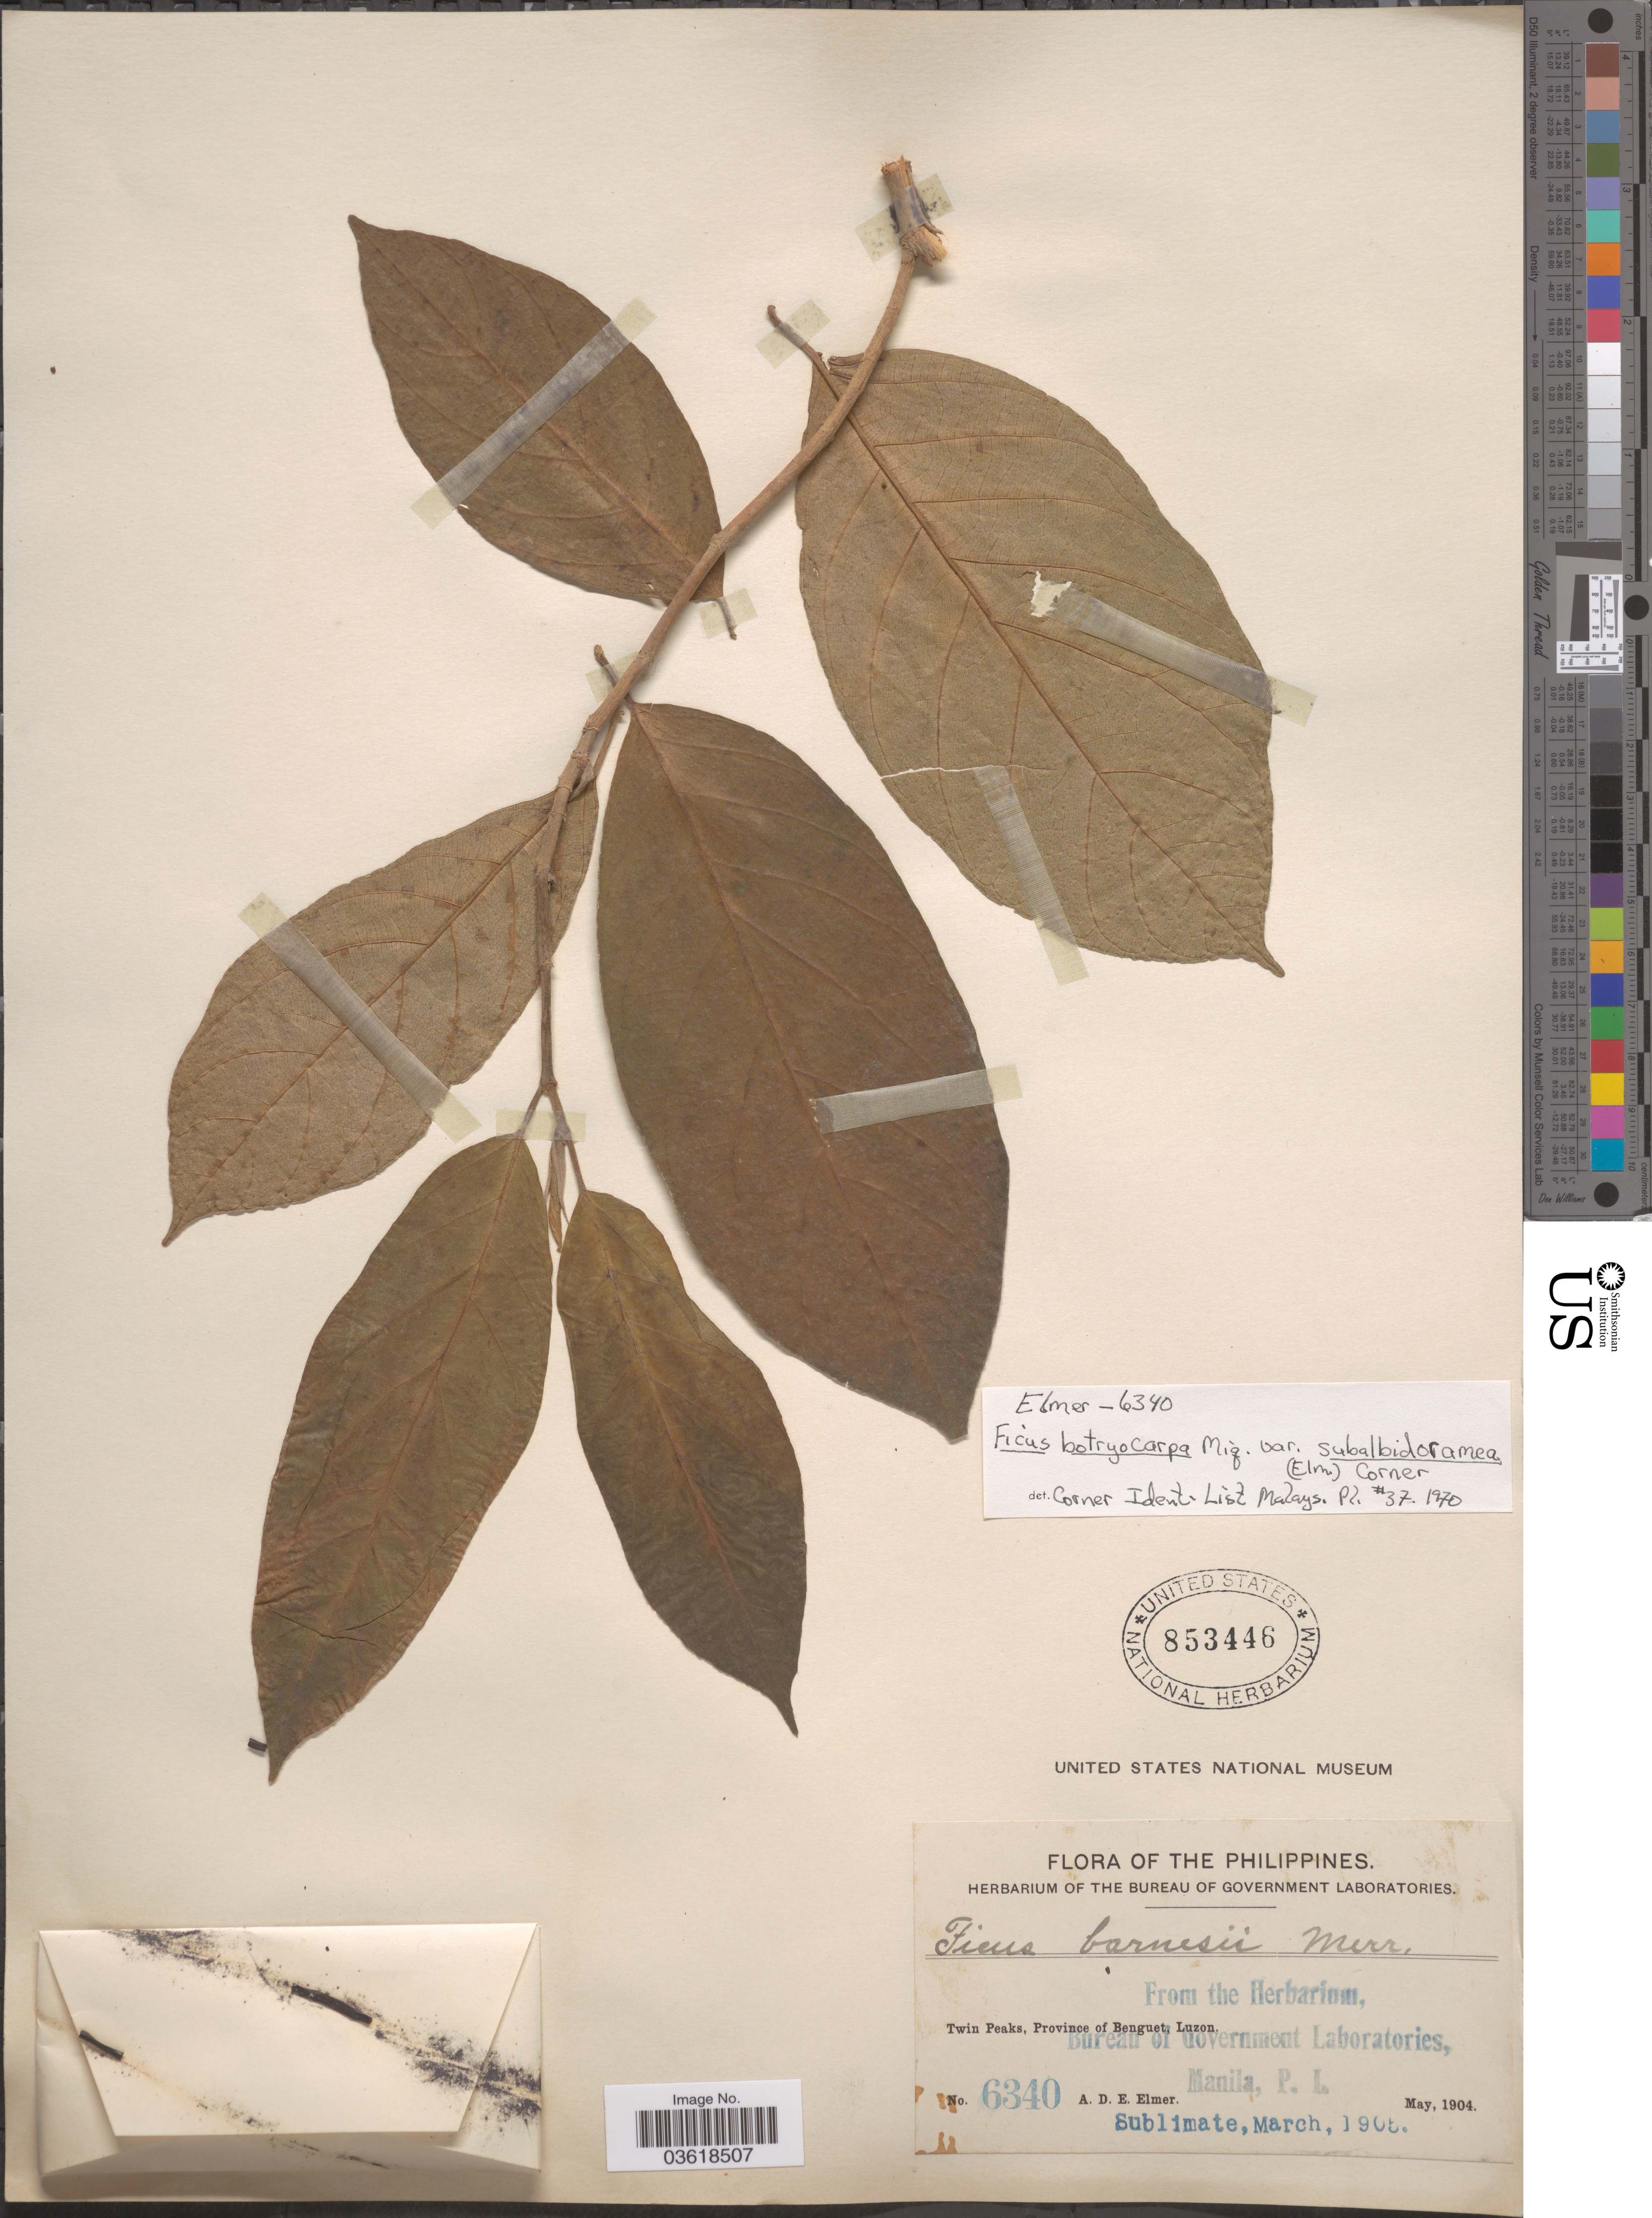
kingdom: Plantae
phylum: Tracheophyta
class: Magnoliopsida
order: Rosales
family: Moraceae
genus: Ficus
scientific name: Ficus botryocarpa var. subalbidoramea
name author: (Elmer) Corner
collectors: A. D. E. Elmer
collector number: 6340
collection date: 1904-05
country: Philippines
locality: Twin Peaks, Province of Benguet, Luzon.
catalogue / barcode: US 853446